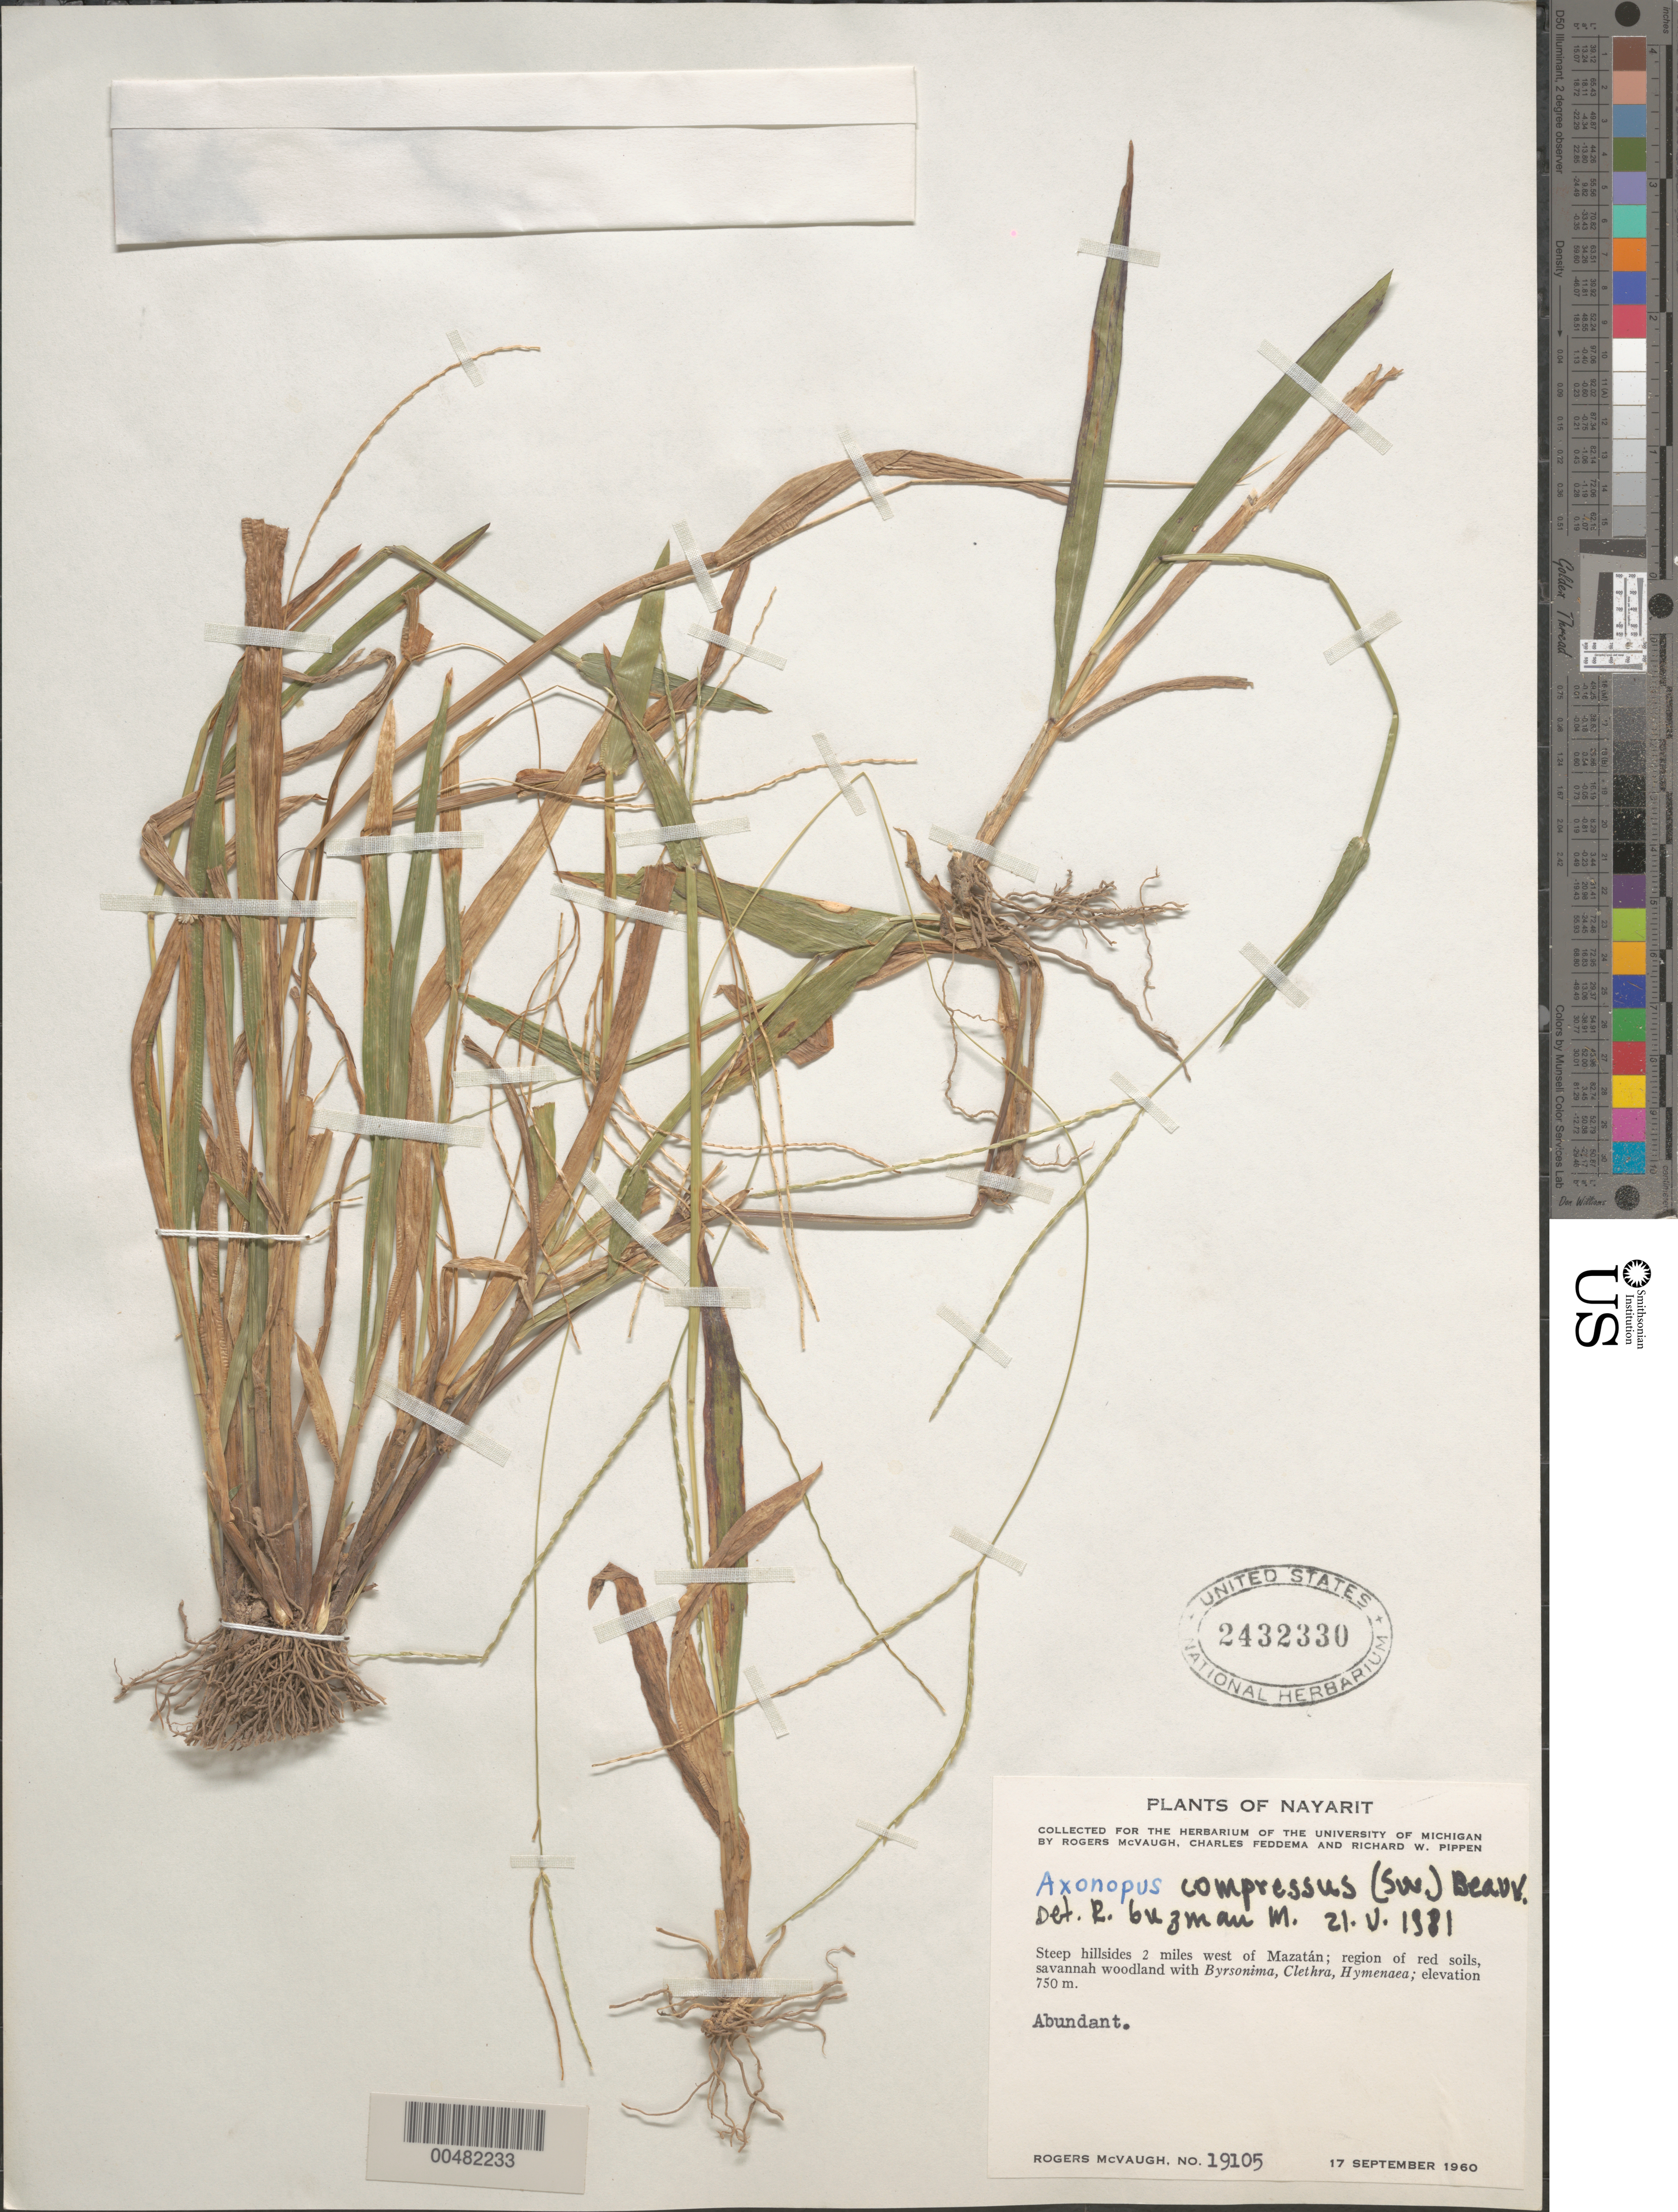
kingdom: Plantae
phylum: Tracheophyta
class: Liliopsida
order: Poales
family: Poaceae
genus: Axonopus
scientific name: Axonopus compressus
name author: (Sw.) P. Beauv.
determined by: Guzman-M., R.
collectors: R. McVaugh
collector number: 19105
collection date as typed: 17 Sep 1960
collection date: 1960-09-17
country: Mexico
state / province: Nayarit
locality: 2 mi W of Mazatán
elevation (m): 750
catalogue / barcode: US 2432330